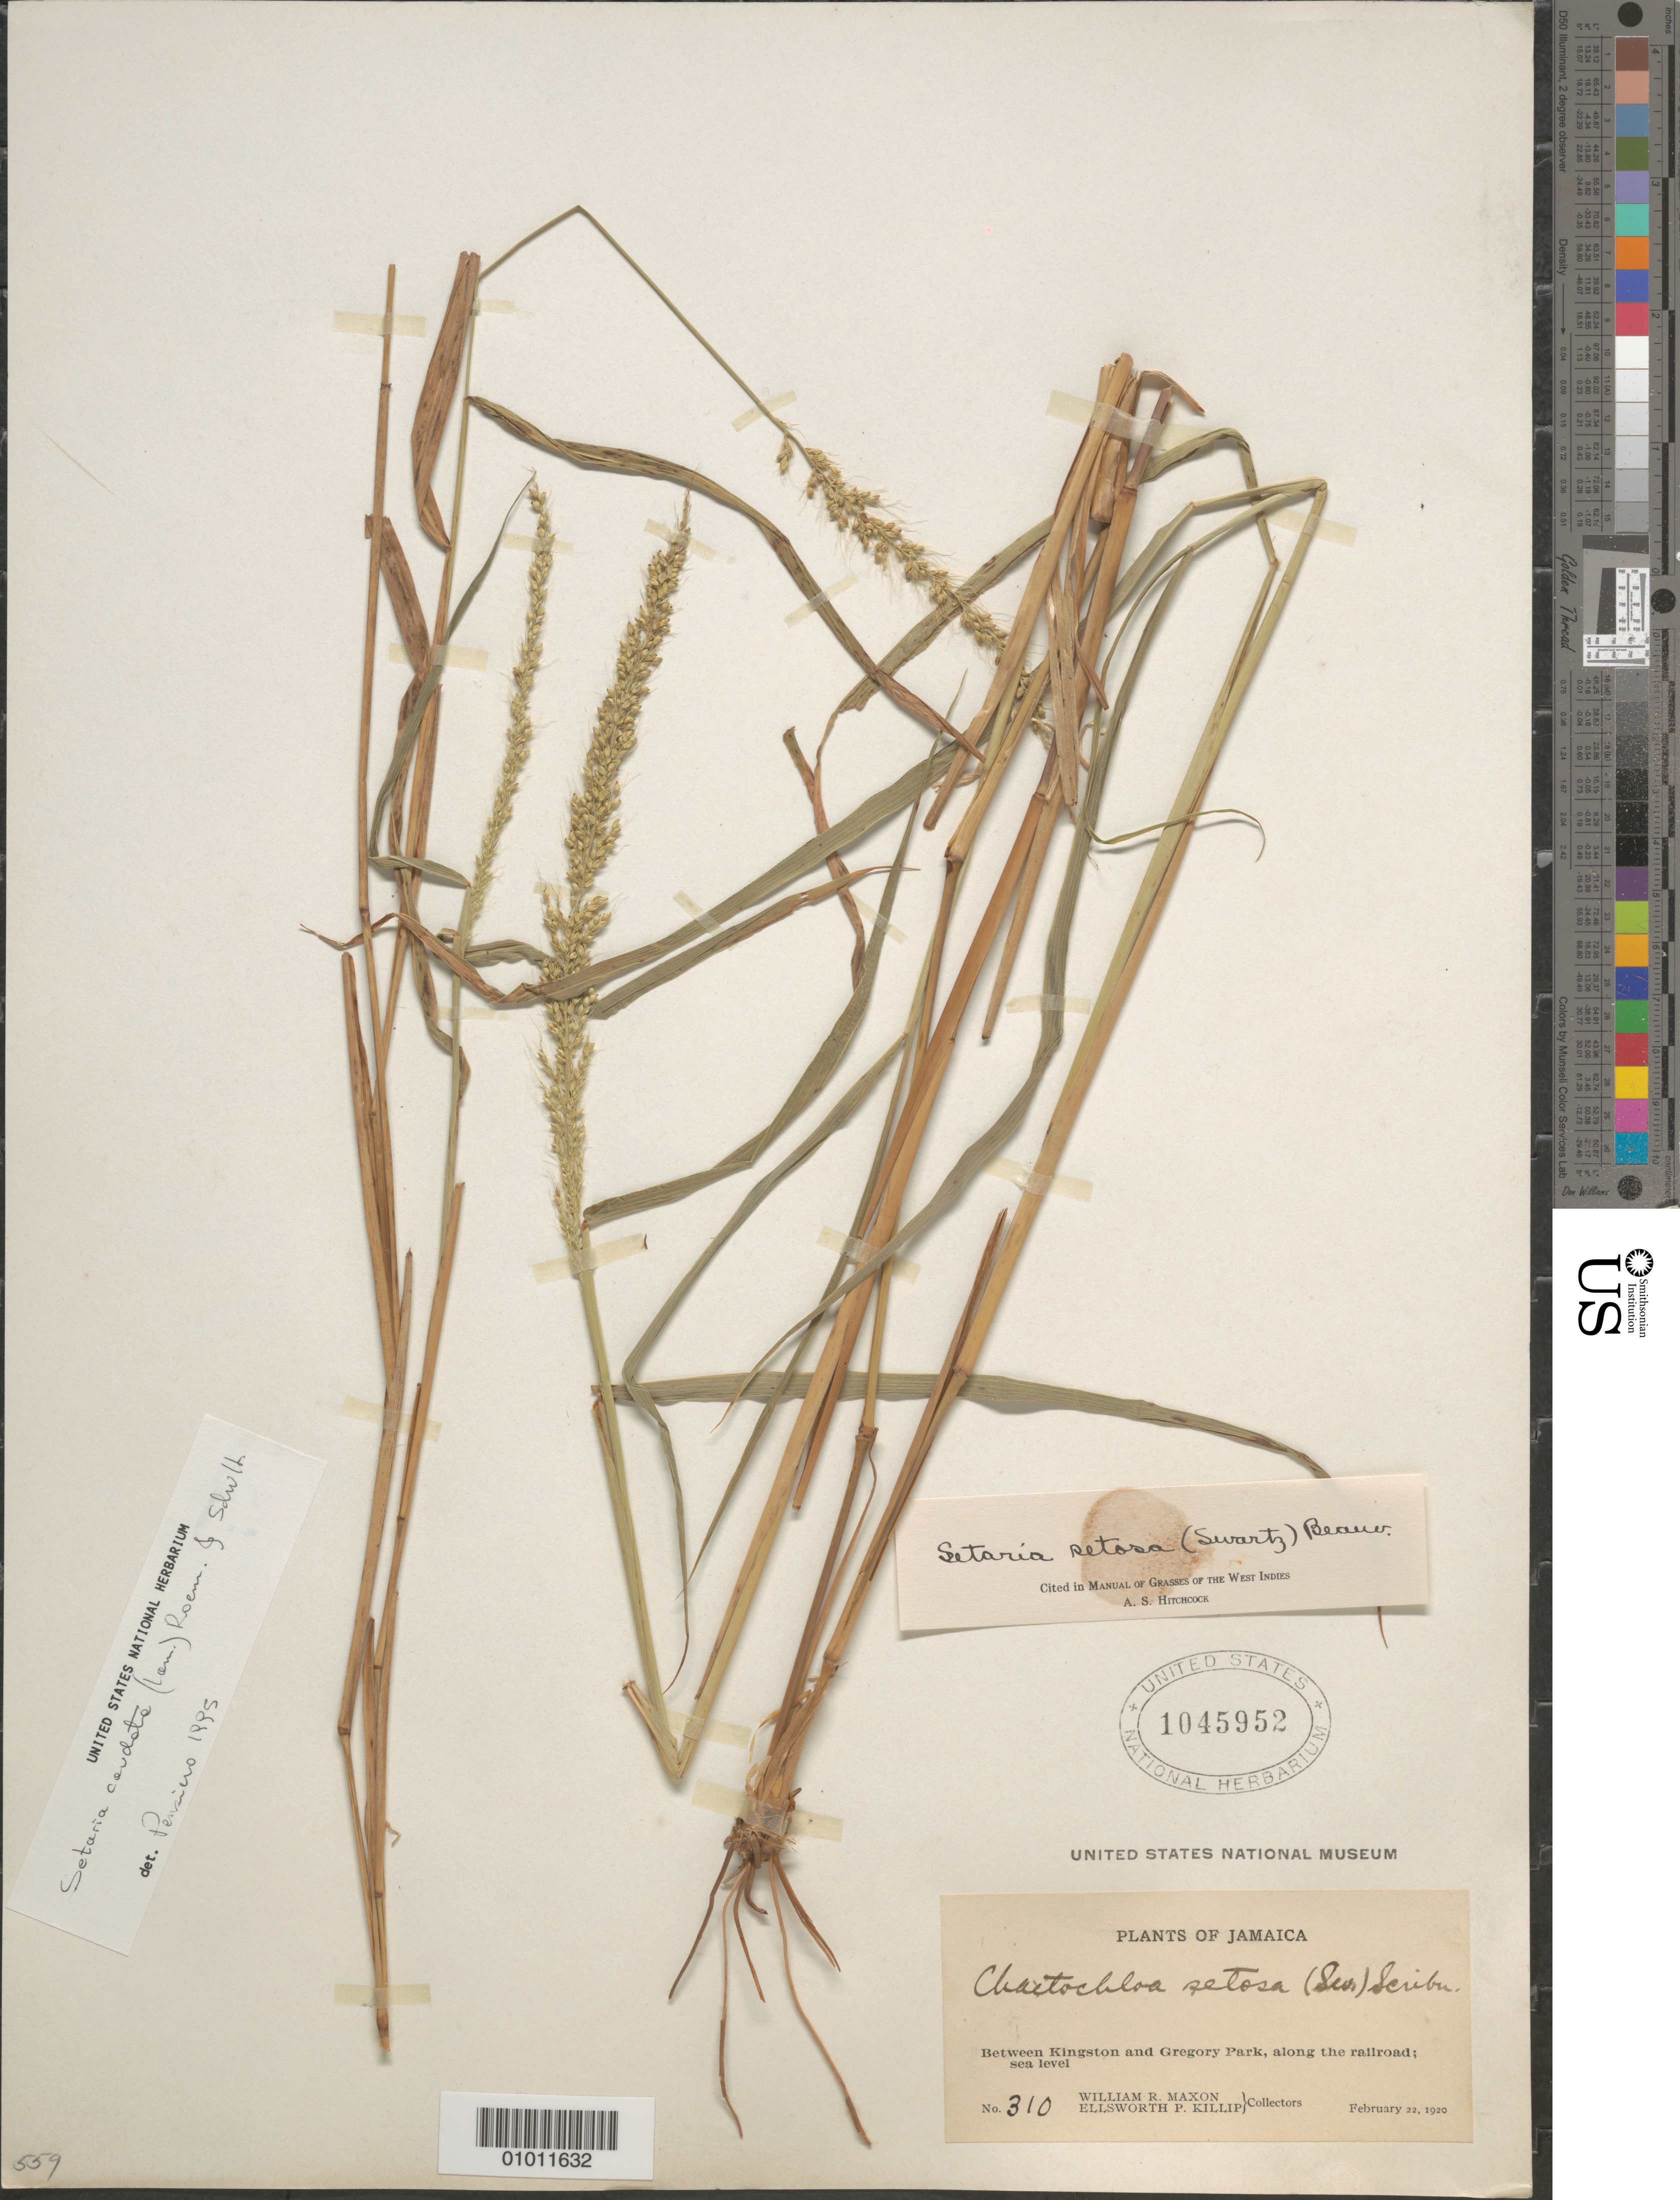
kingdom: Plantae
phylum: Tracheophyta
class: Liliopsida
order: Poales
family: Poaceae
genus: Setaria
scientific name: Setaria setosa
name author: (Sw.) P. Beauv.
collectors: W. R. Maxon & E. P. Killip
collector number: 310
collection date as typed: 22 Feb 1920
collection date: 1920-02-22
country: Jamaica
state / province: Saint Catherine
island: Jamaica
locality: Between Kingston and Gregory Park, along the railroad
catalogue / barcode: US 1045952